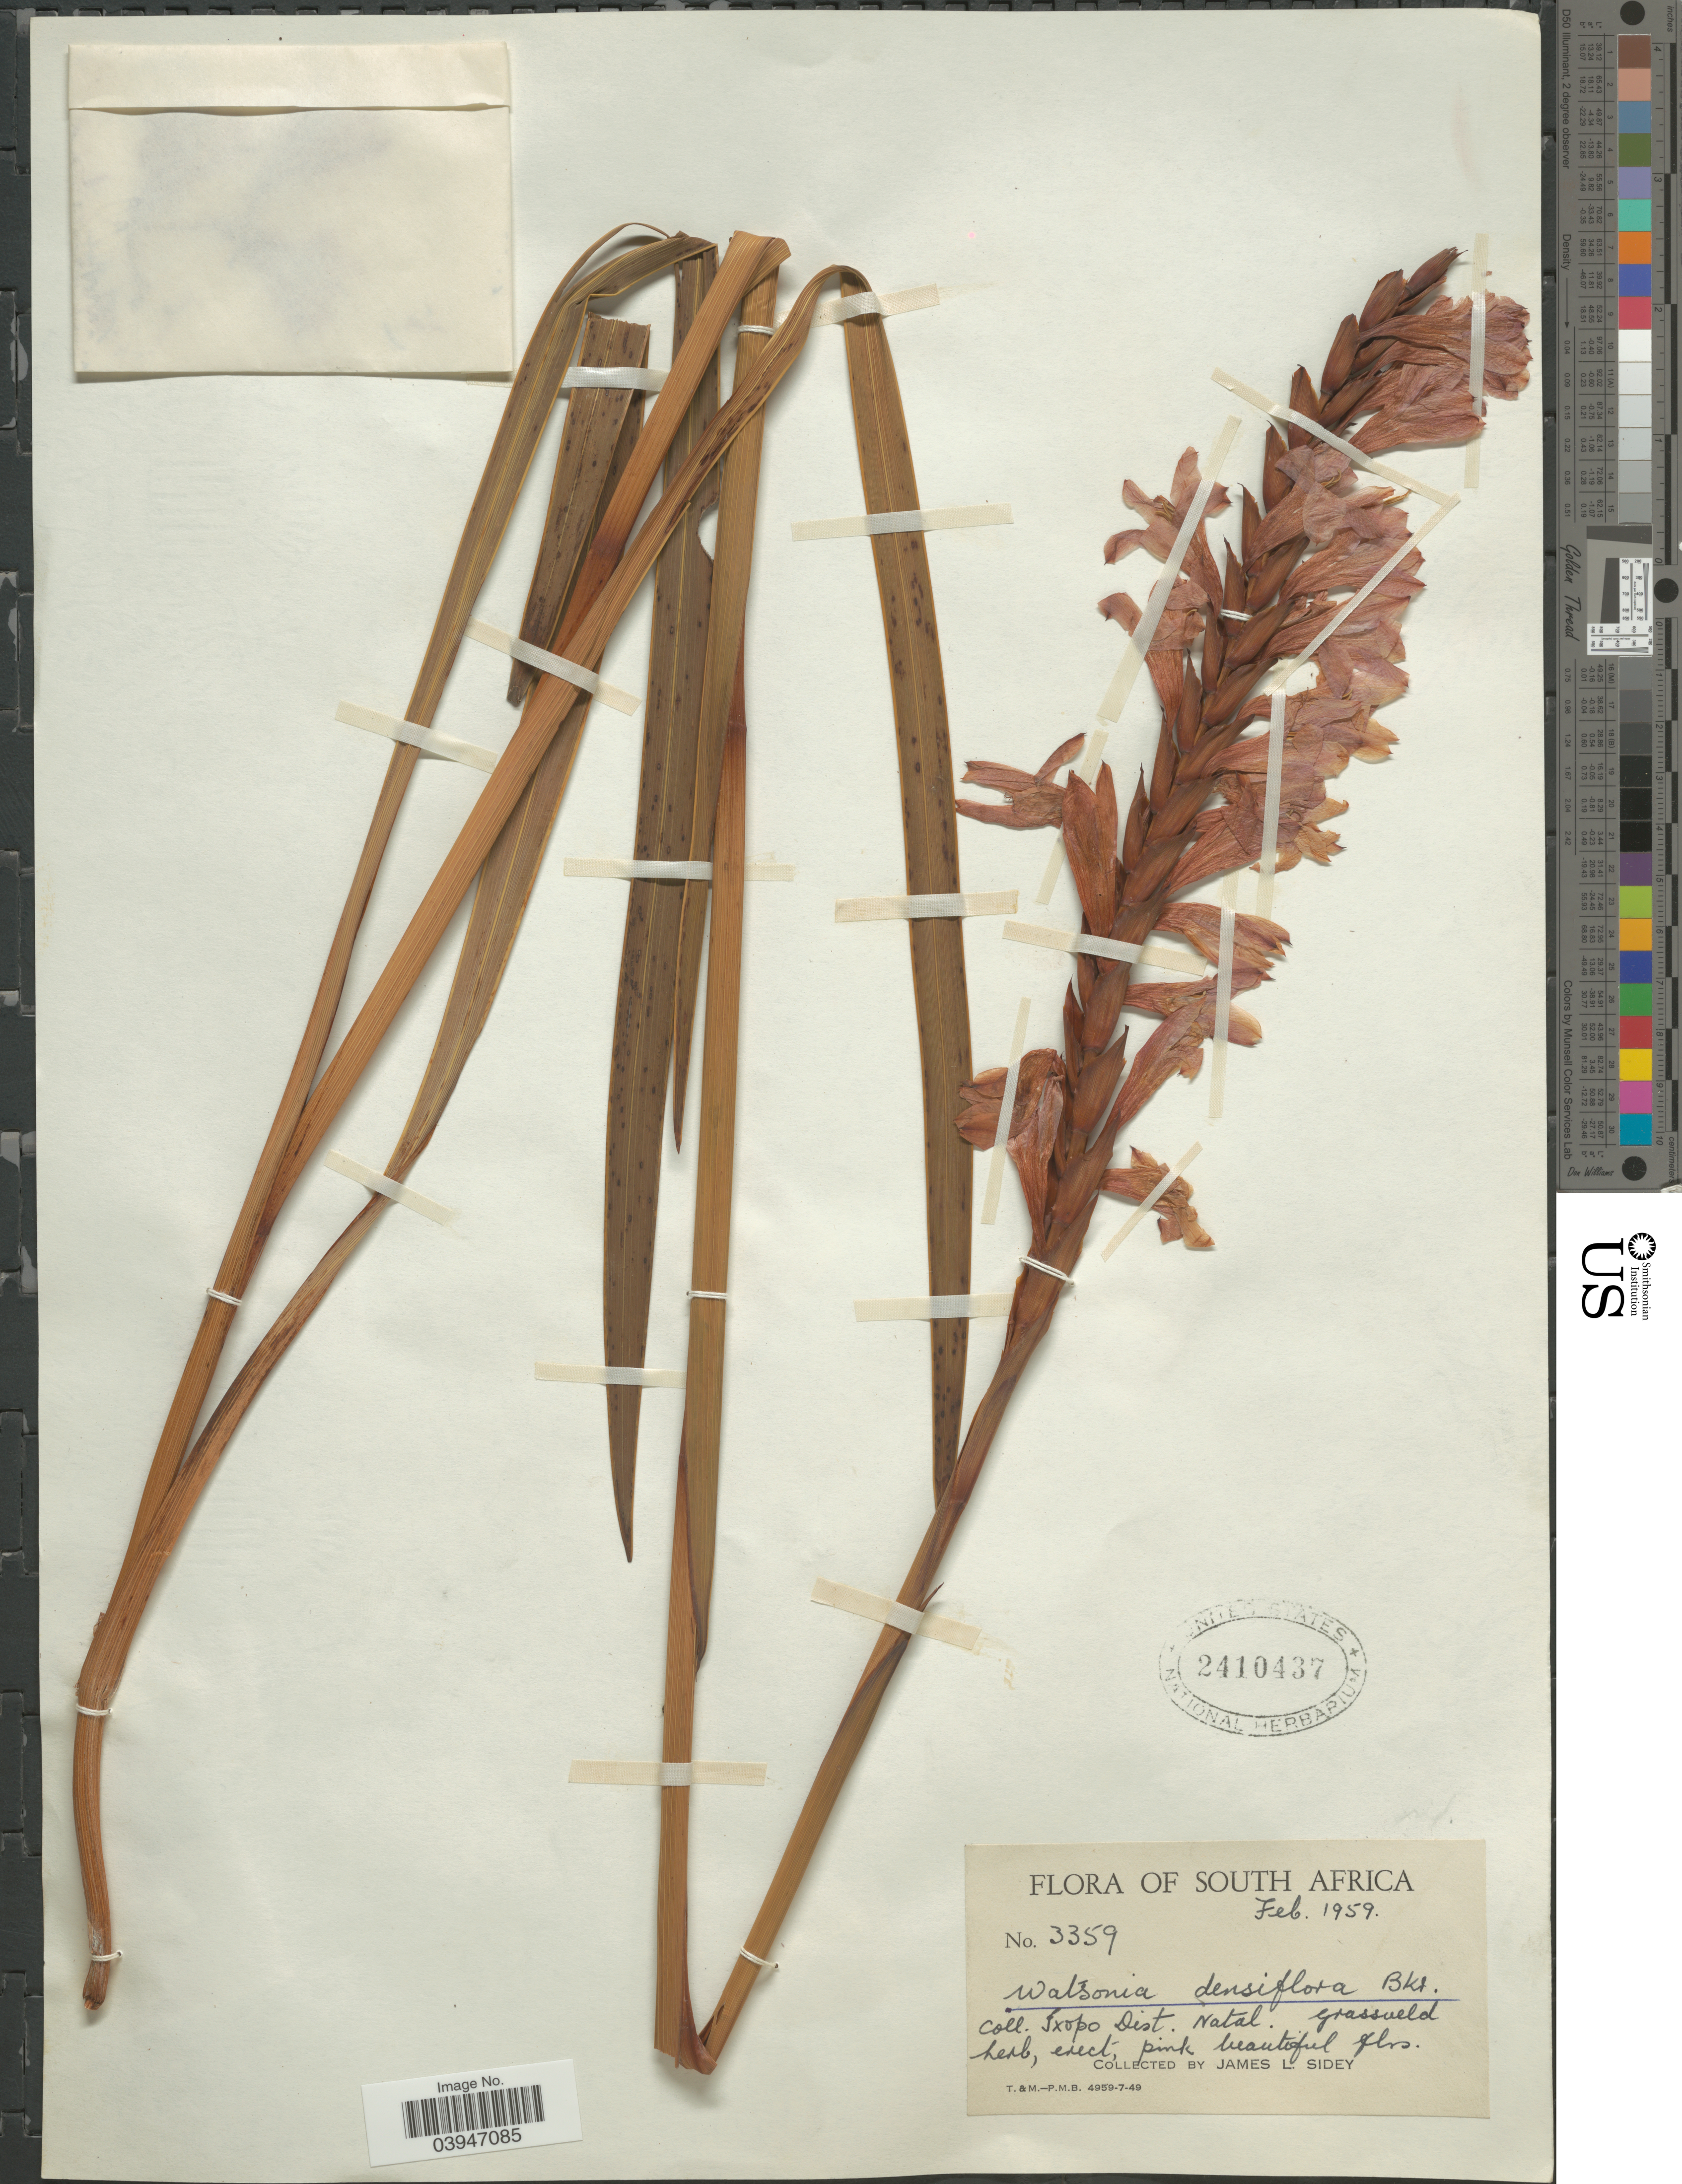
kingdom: Plantae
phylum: Tracheophyta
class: Liliopsida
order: Asparagales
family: Iridaceae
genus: Watsonia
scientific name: Watsonia densiflora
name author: Baker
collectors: J. L. Sidey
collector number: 3359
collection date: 1959-02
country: South Africa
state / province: KwaZulu-Natal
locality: Ixopo Dist. Natal.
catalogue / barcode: US 2410437